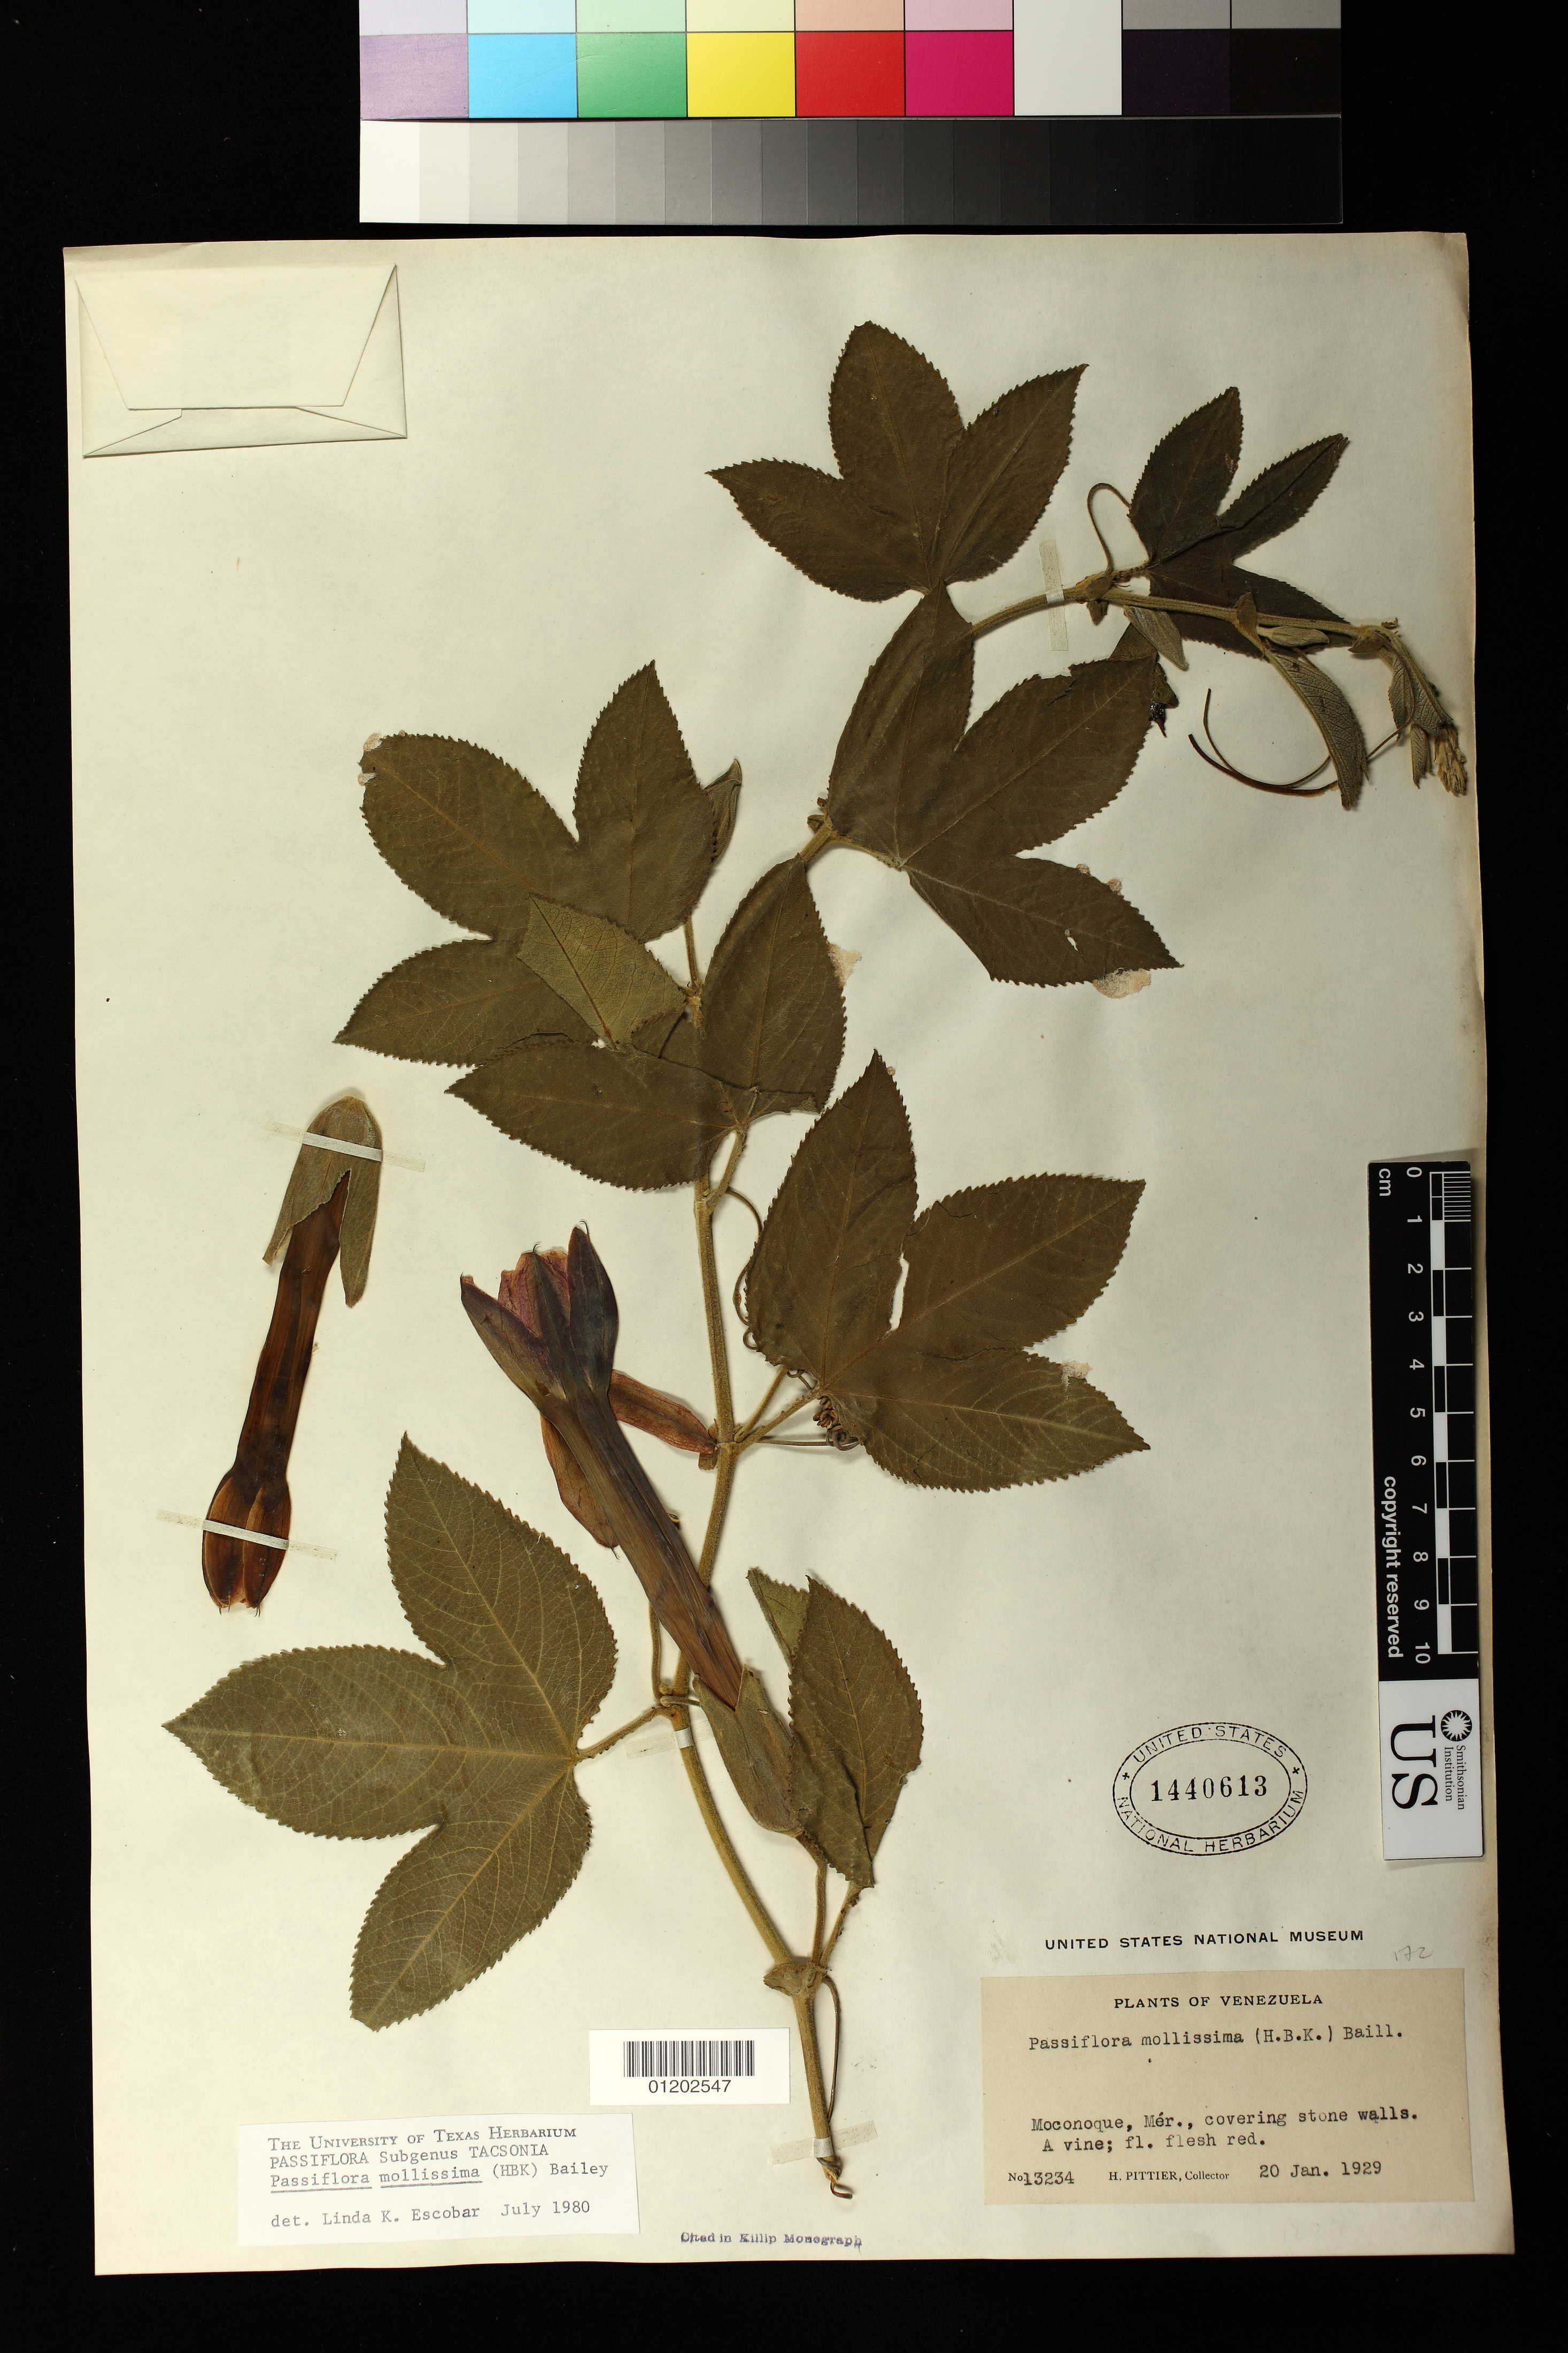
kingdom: Plantae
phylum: Tracheophyta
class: Magnoliopsida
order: Malpighiales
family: Passifloraceae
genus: Passiflora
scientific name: Passiflora mollissima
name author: (Kunth) L.H. Bailey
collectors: H. F. Pittier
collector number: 13234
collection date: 1929-01-20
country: Venezuela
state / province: Mérida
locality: Moconoque, covering stone walls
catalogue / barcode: US 1440613